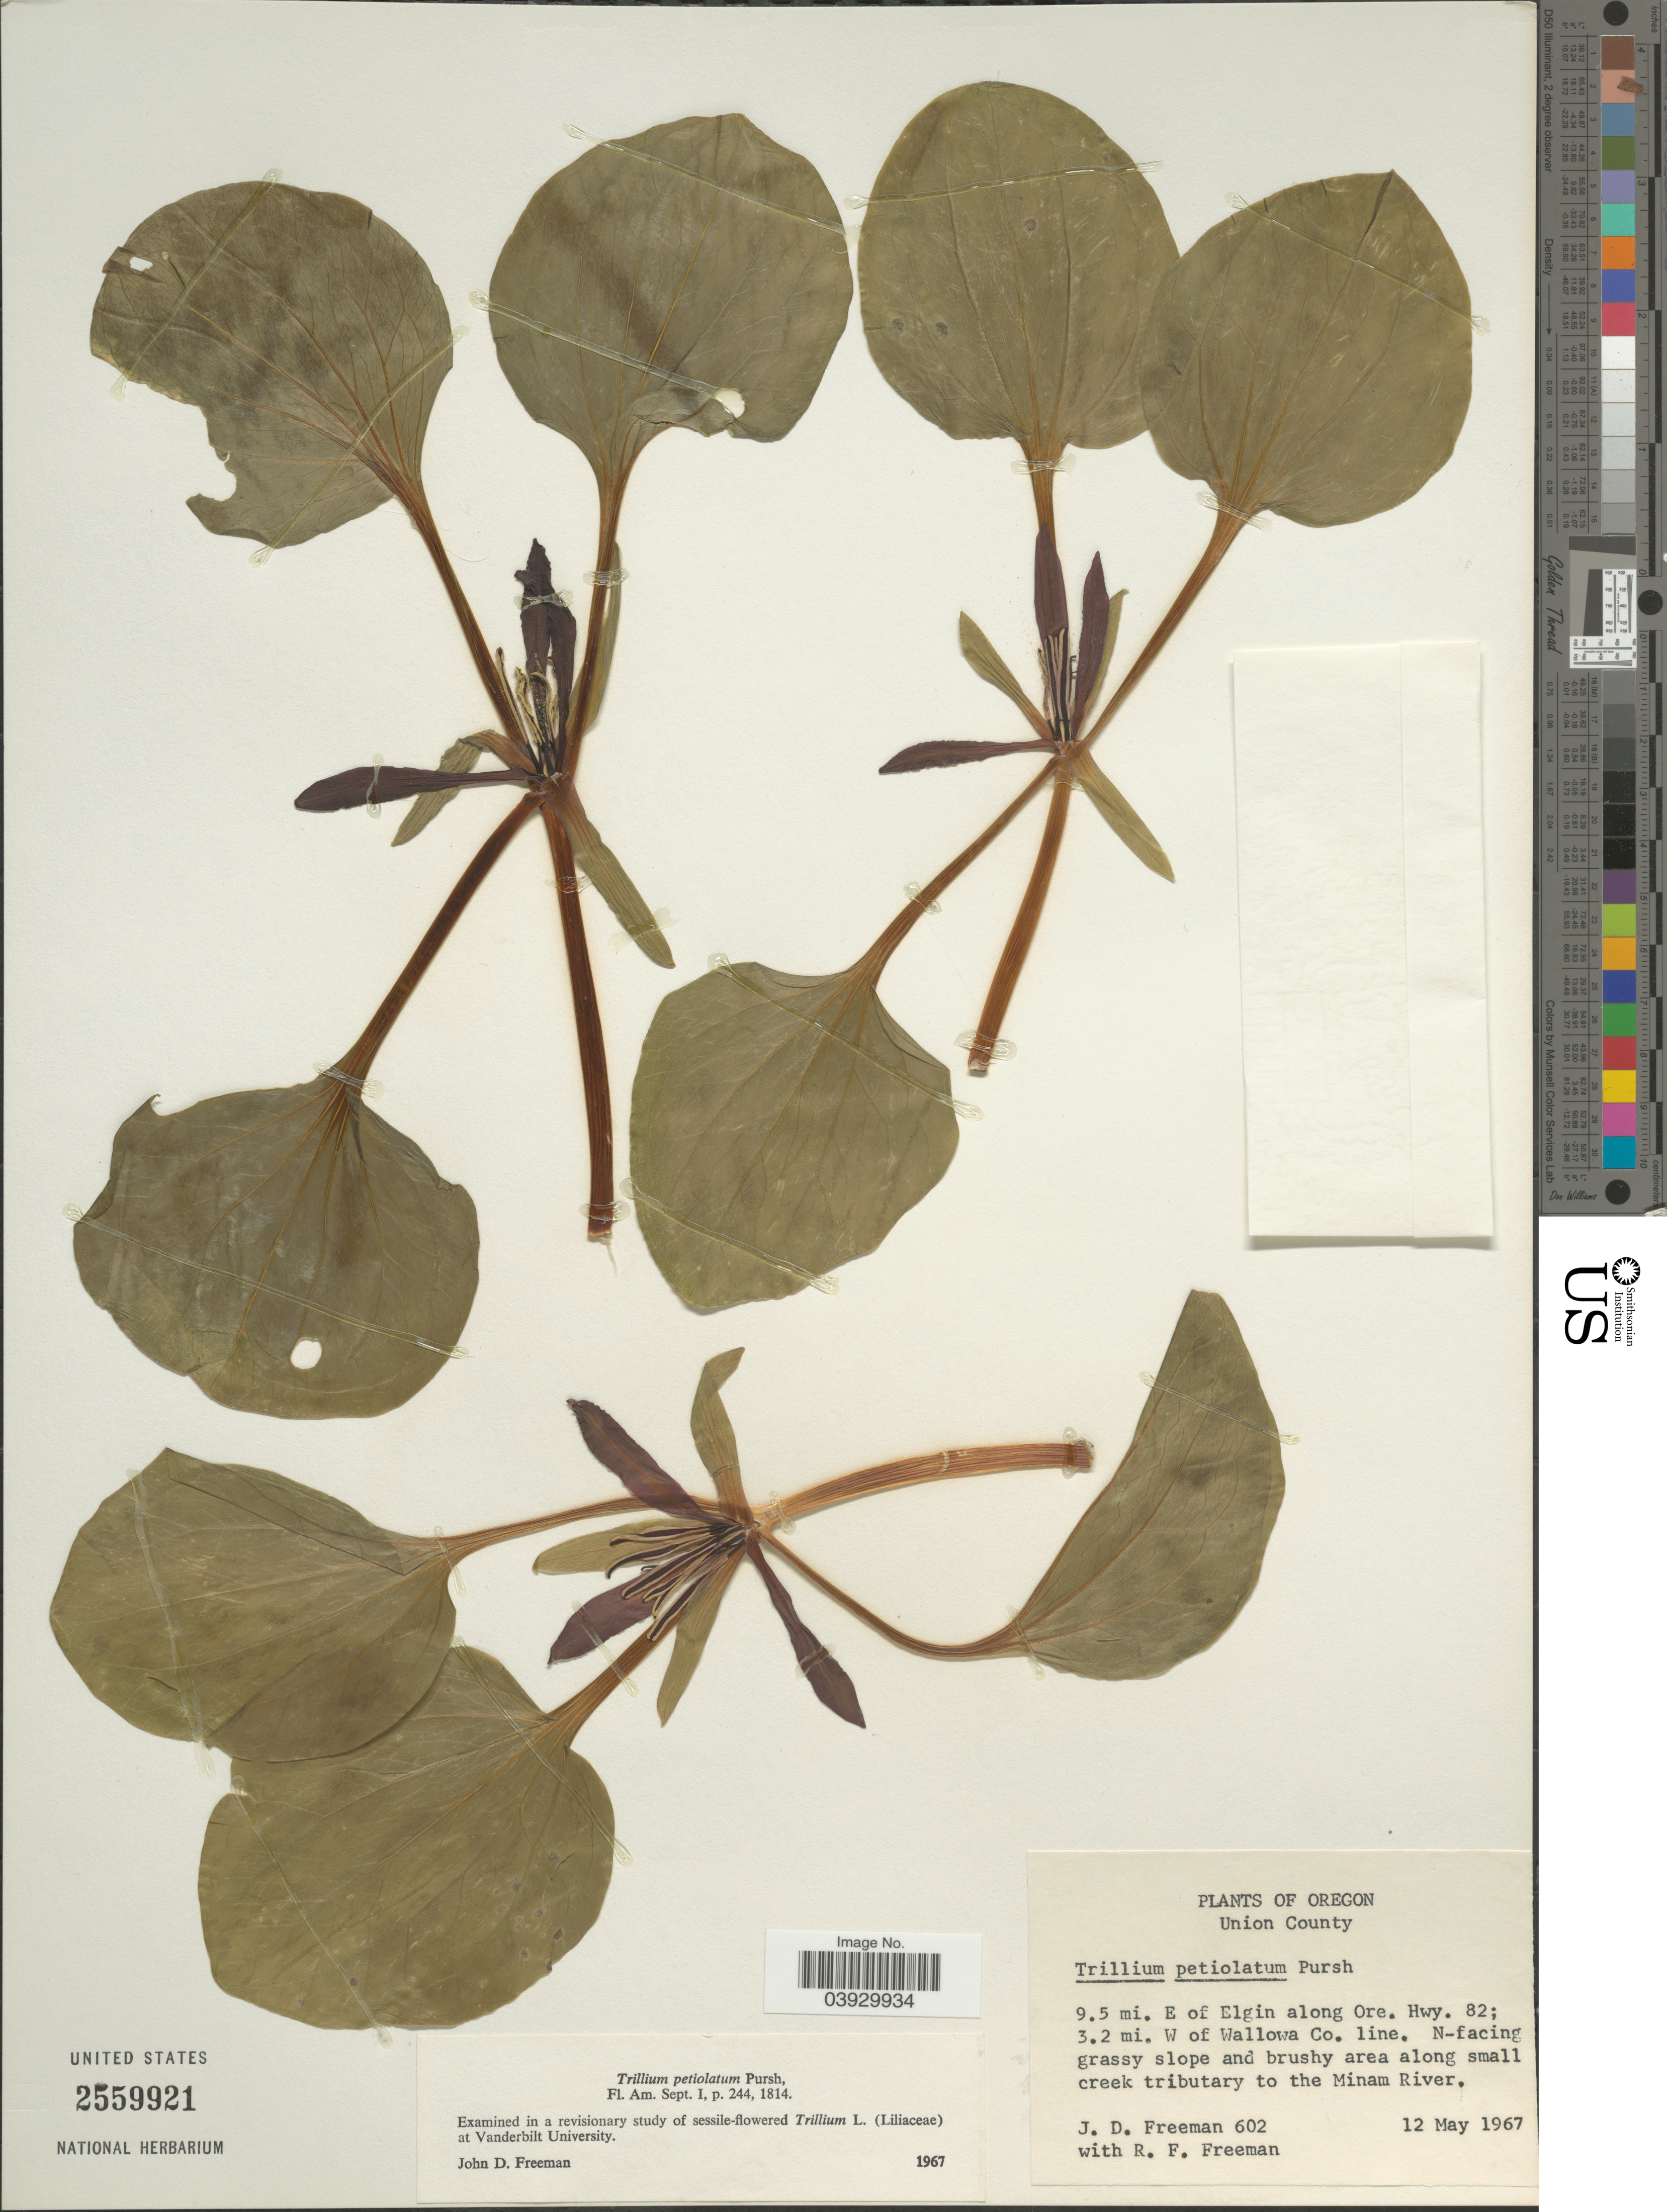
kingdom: Plantae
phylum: Tracheophyta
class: Liliopsida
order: Liliales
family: Melanthiaceae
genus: Trillium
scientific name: Trillium petiolatum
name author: Pursh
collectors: J. Freeman & R. Freeman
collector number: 602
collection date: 1967-05-12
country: United States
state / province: Oregon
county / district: Union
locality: Union County. 9.5 mi. E of Elgin along Ore. Hwy. 82; 3.2 mi. W of Wallowa Co. line. N-facing grassy slope and brushy area along small creek tributary to the Minam River.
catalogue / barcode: US 2559921